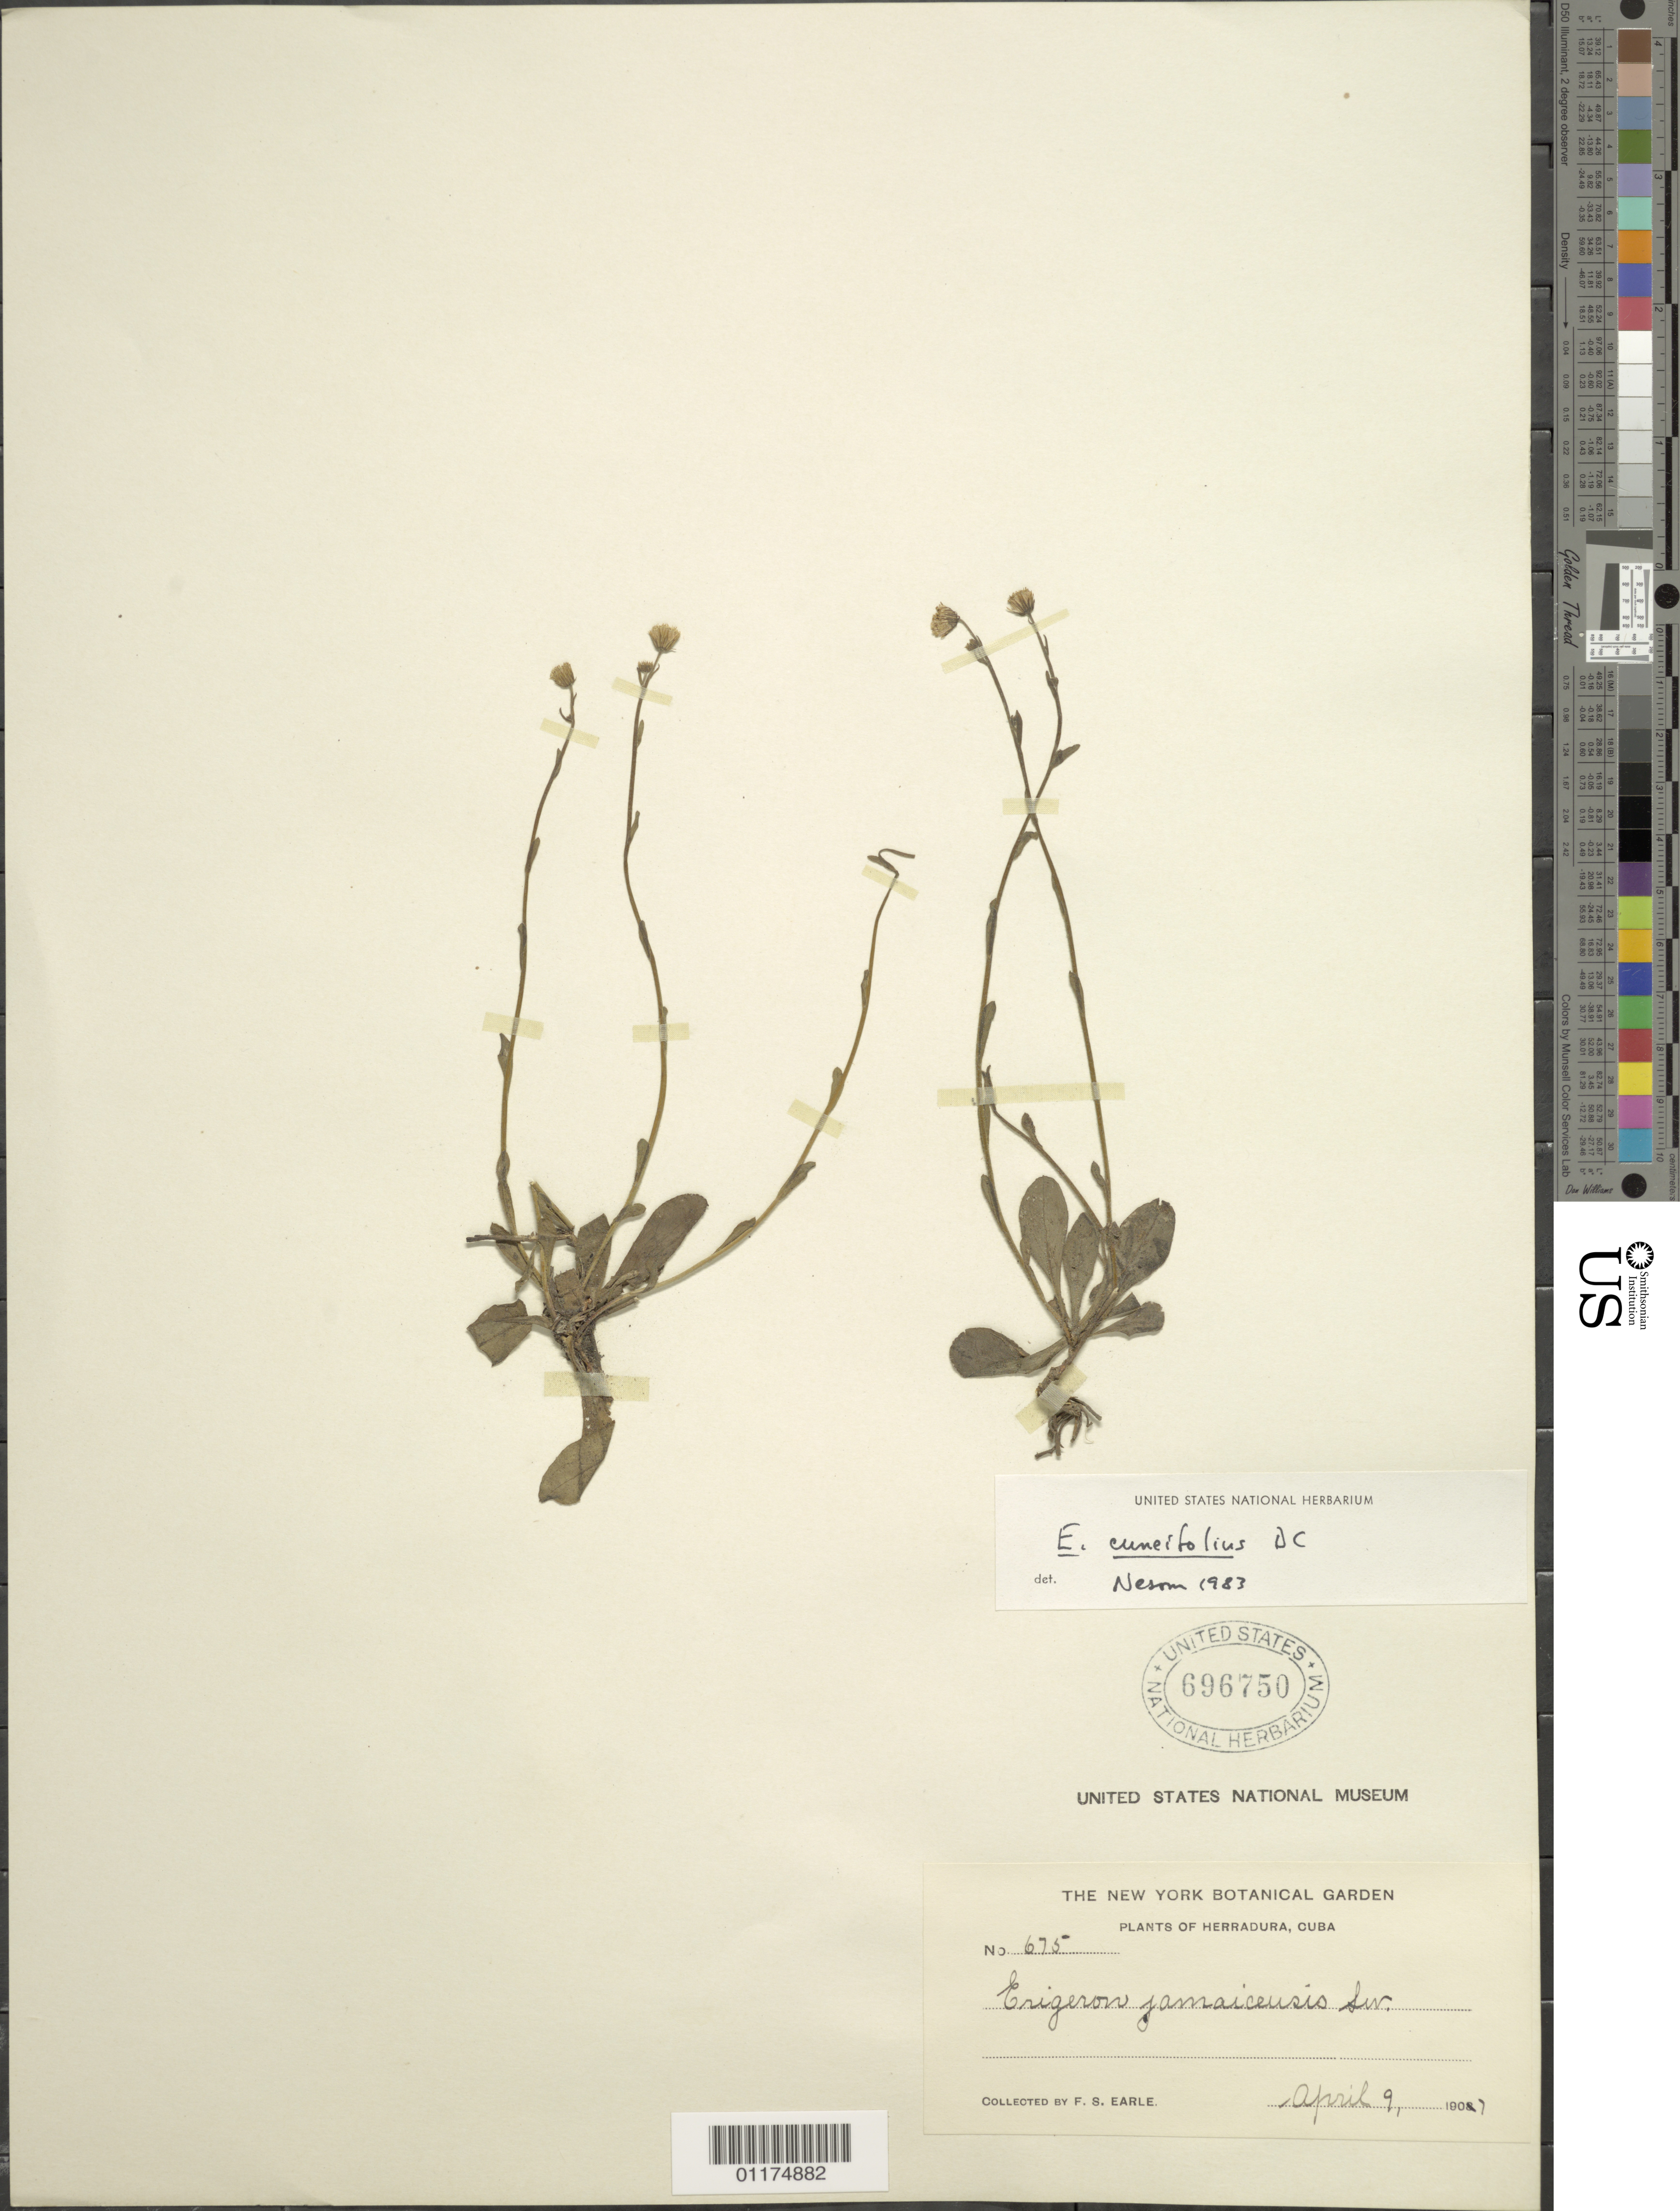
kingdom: Plantae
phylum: Tracheophyta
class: Magnoliopsida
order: Asterales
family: Asteraceae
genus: Erigeron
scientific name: Erigeron cuneifolius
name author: DC.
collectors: F. S. Earle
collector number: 675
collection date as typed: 09 Apr 1907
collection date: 1907-04-09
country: Cuba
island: Cuba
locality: Herradura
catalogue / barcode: US 696750